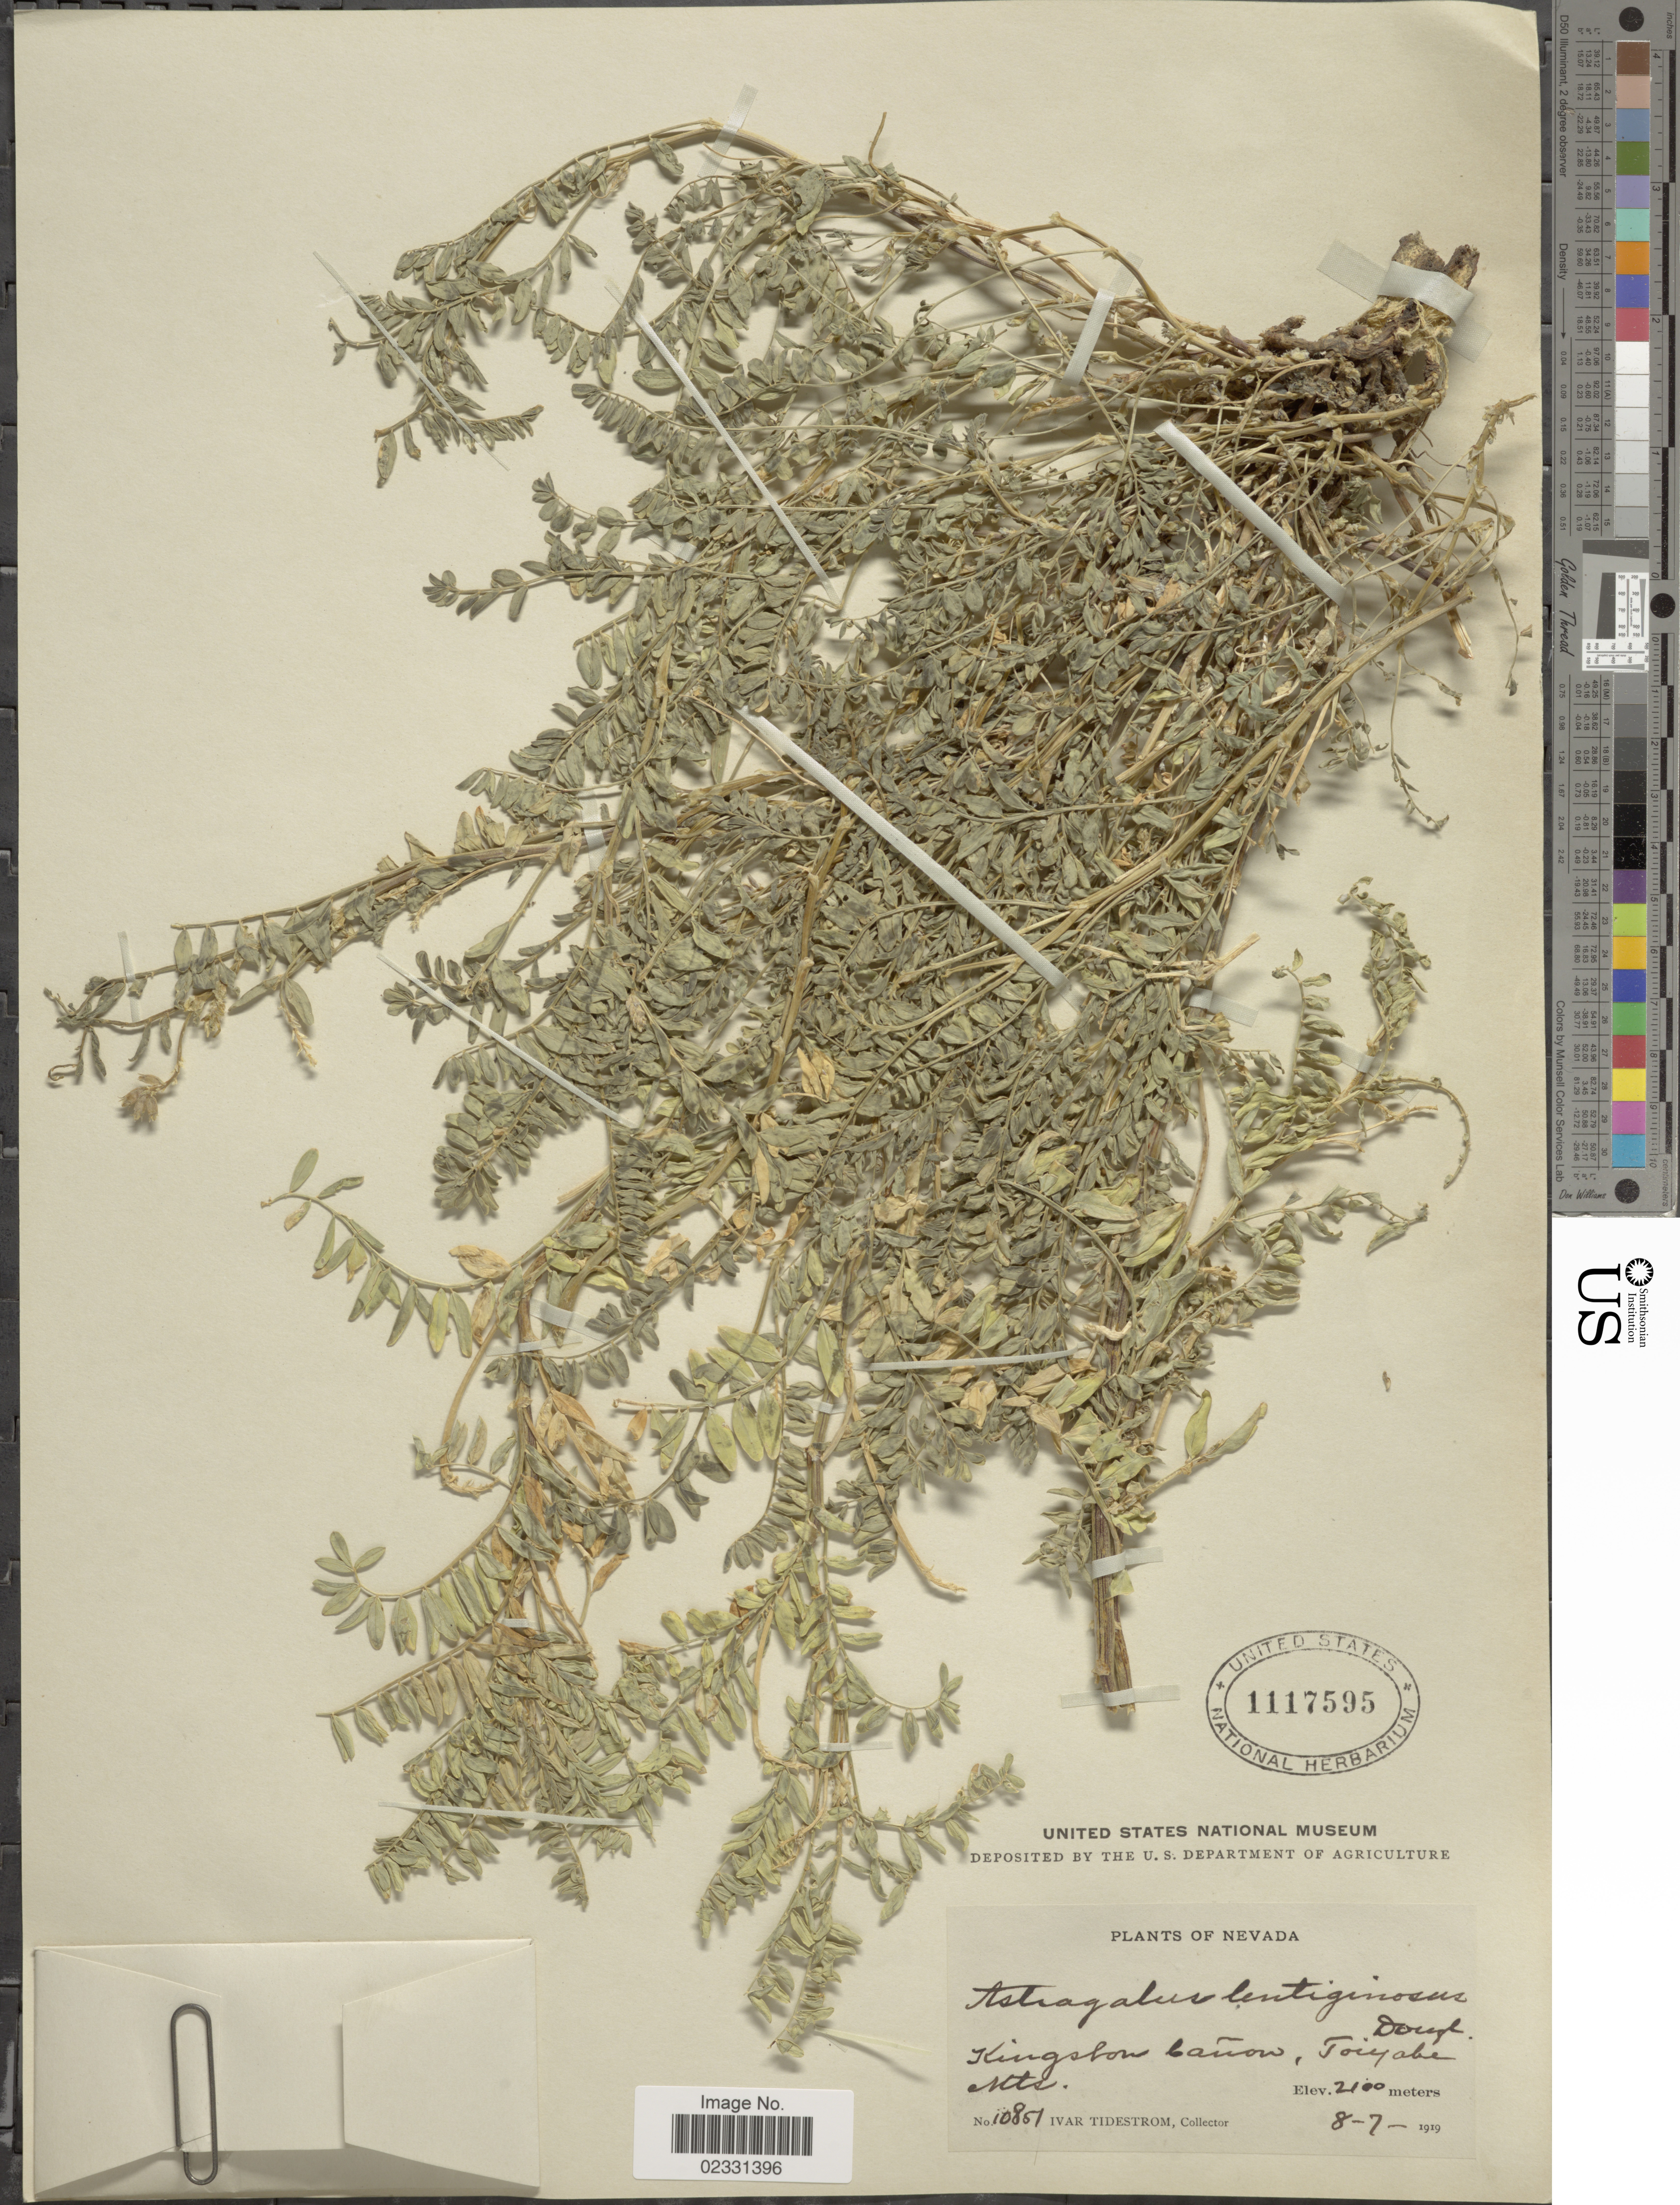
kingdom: Plantae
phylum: Tracheophyta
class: Magnoliopsida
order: Fabales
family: Fabaceae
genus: Astragalus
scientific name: Astragalus floribundus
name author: Pall.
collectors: I. F. Tidestrom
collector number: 10851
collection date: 1919-08-07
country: United States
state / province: Nevada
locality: Kingston Canon, Toiyabe Mts.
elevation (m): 2100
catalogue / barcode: US 1117595